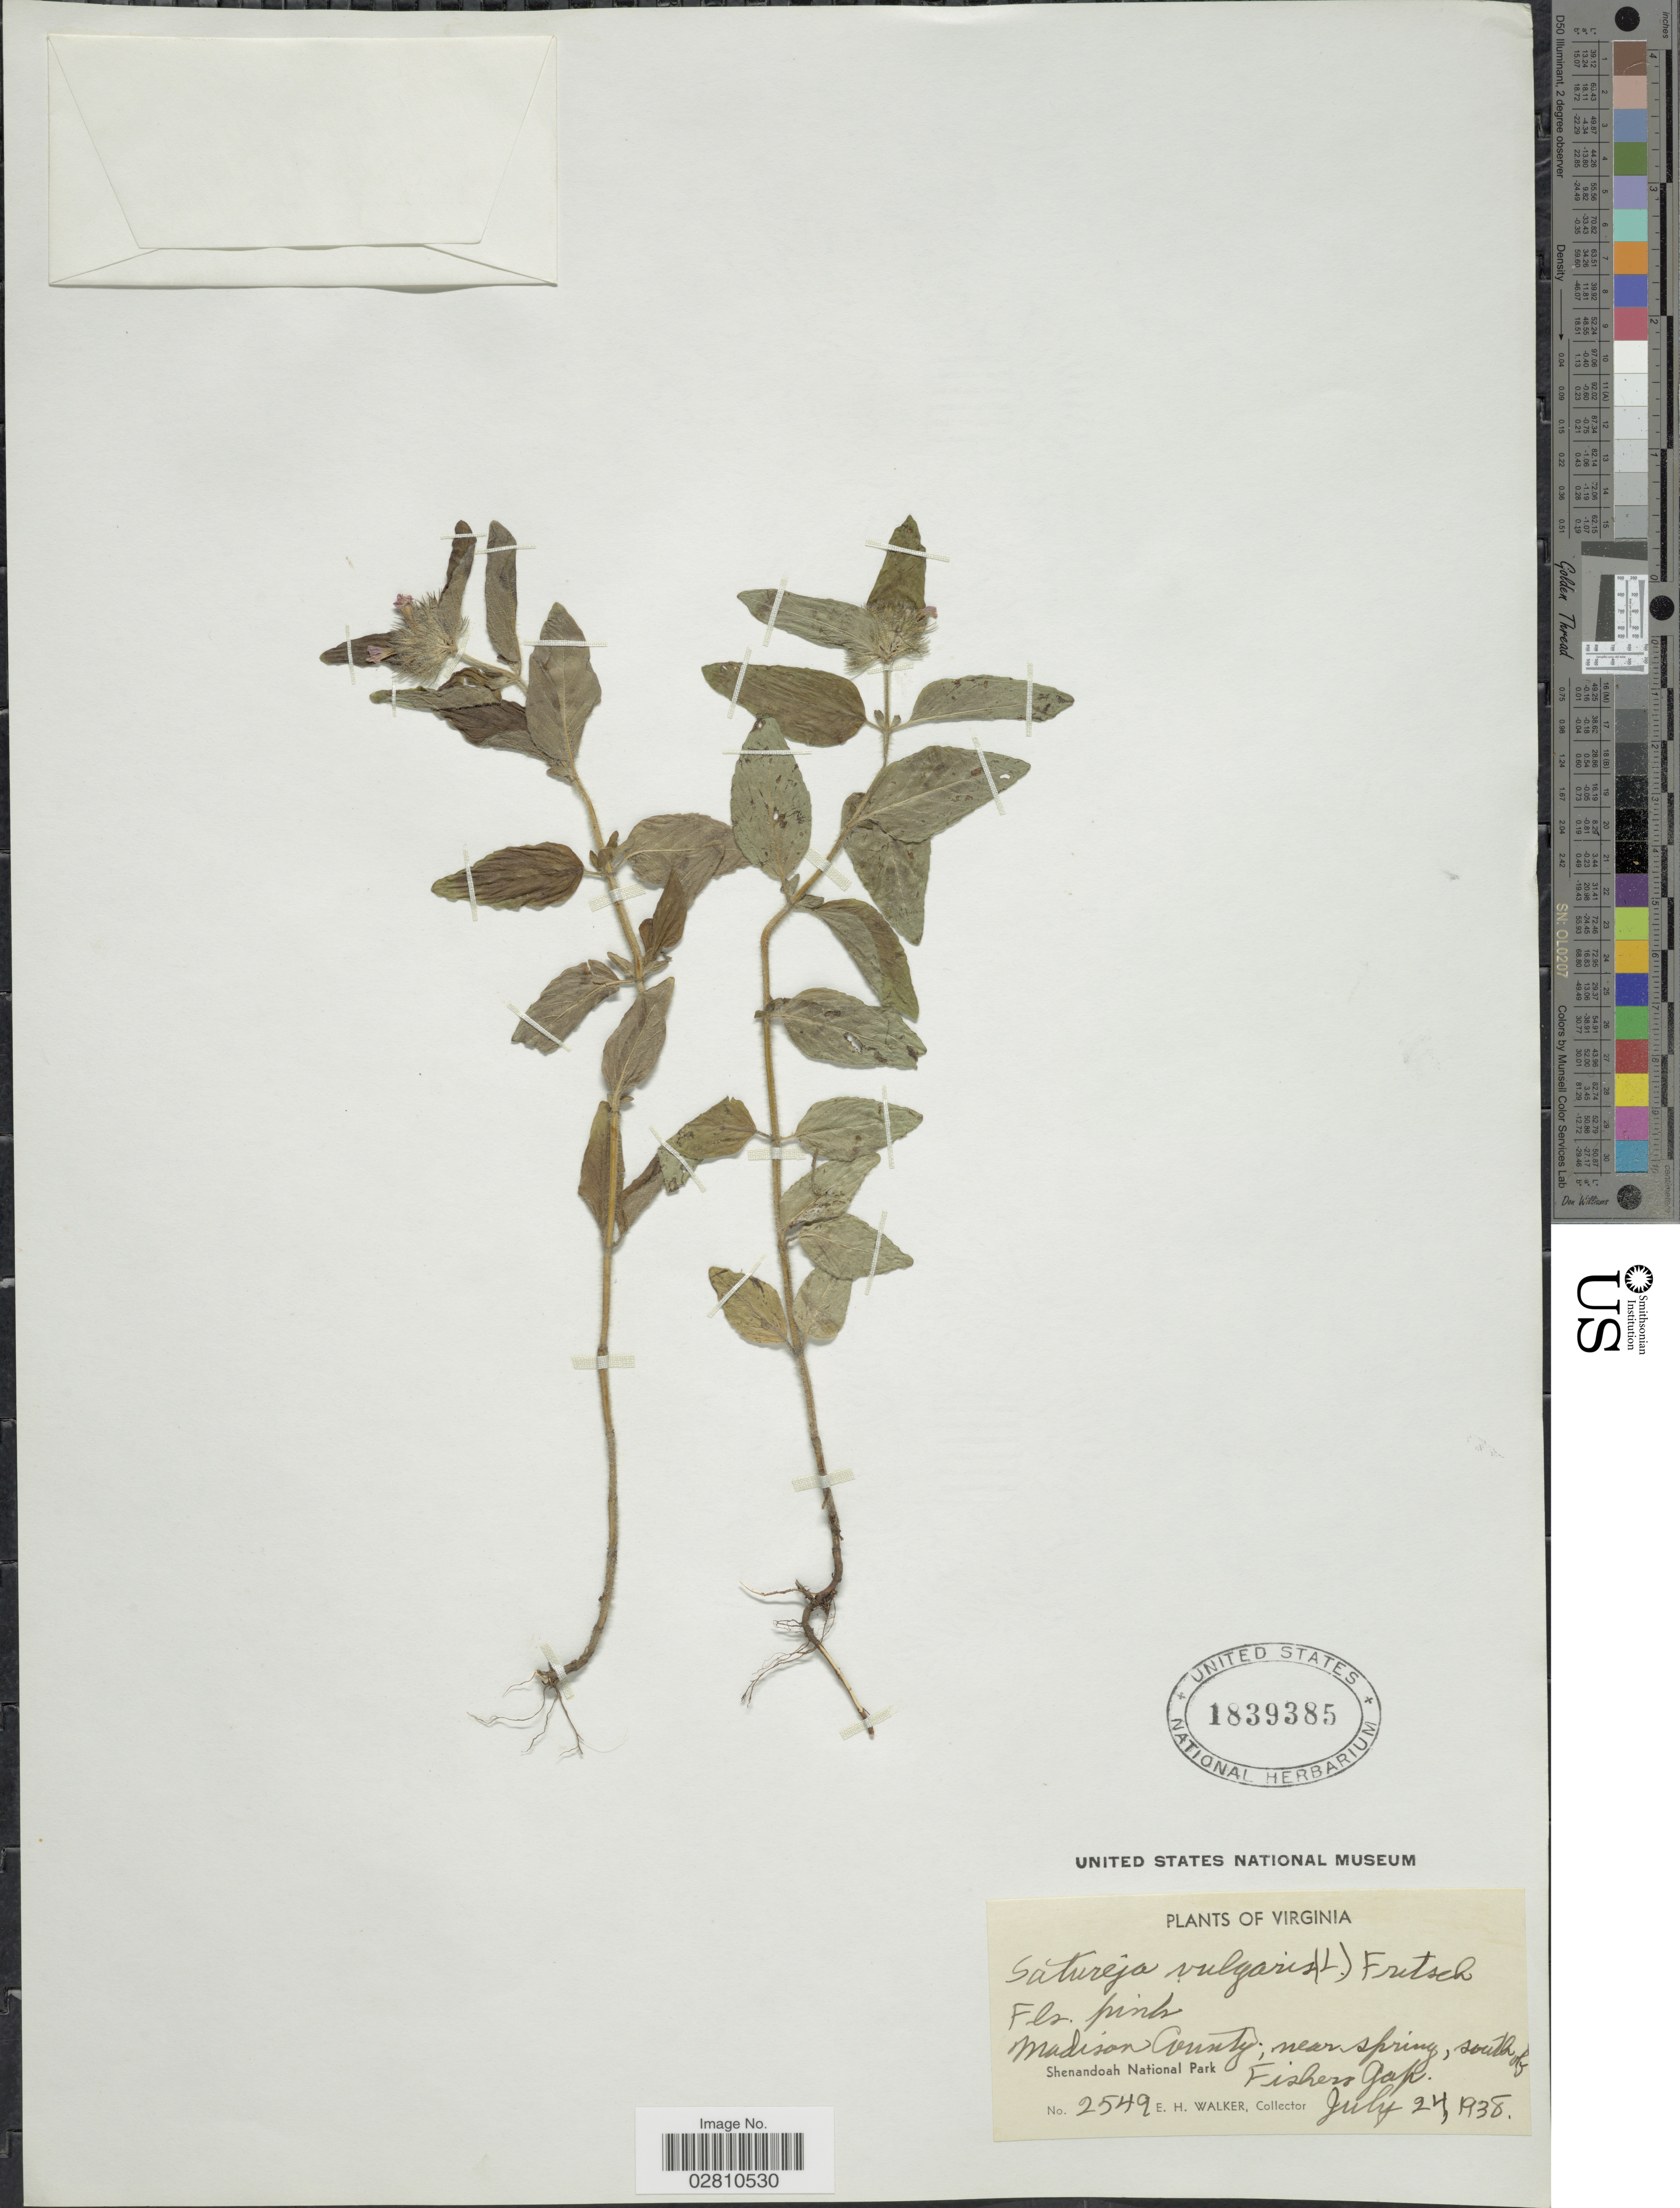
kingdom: Plantae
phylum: Tracheophyta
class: Magnoliopsida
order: Lamiales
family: Lamiaceae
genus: Clinopodium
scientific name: Clinopodium vulgare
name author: L.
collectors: E. H. Walker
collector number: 2549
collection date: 1938-07-24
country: United States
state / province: Virginia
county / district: Madison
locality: near spring, south of Shenandoah National Park, Fishers Gap.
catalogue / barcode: US 1839385